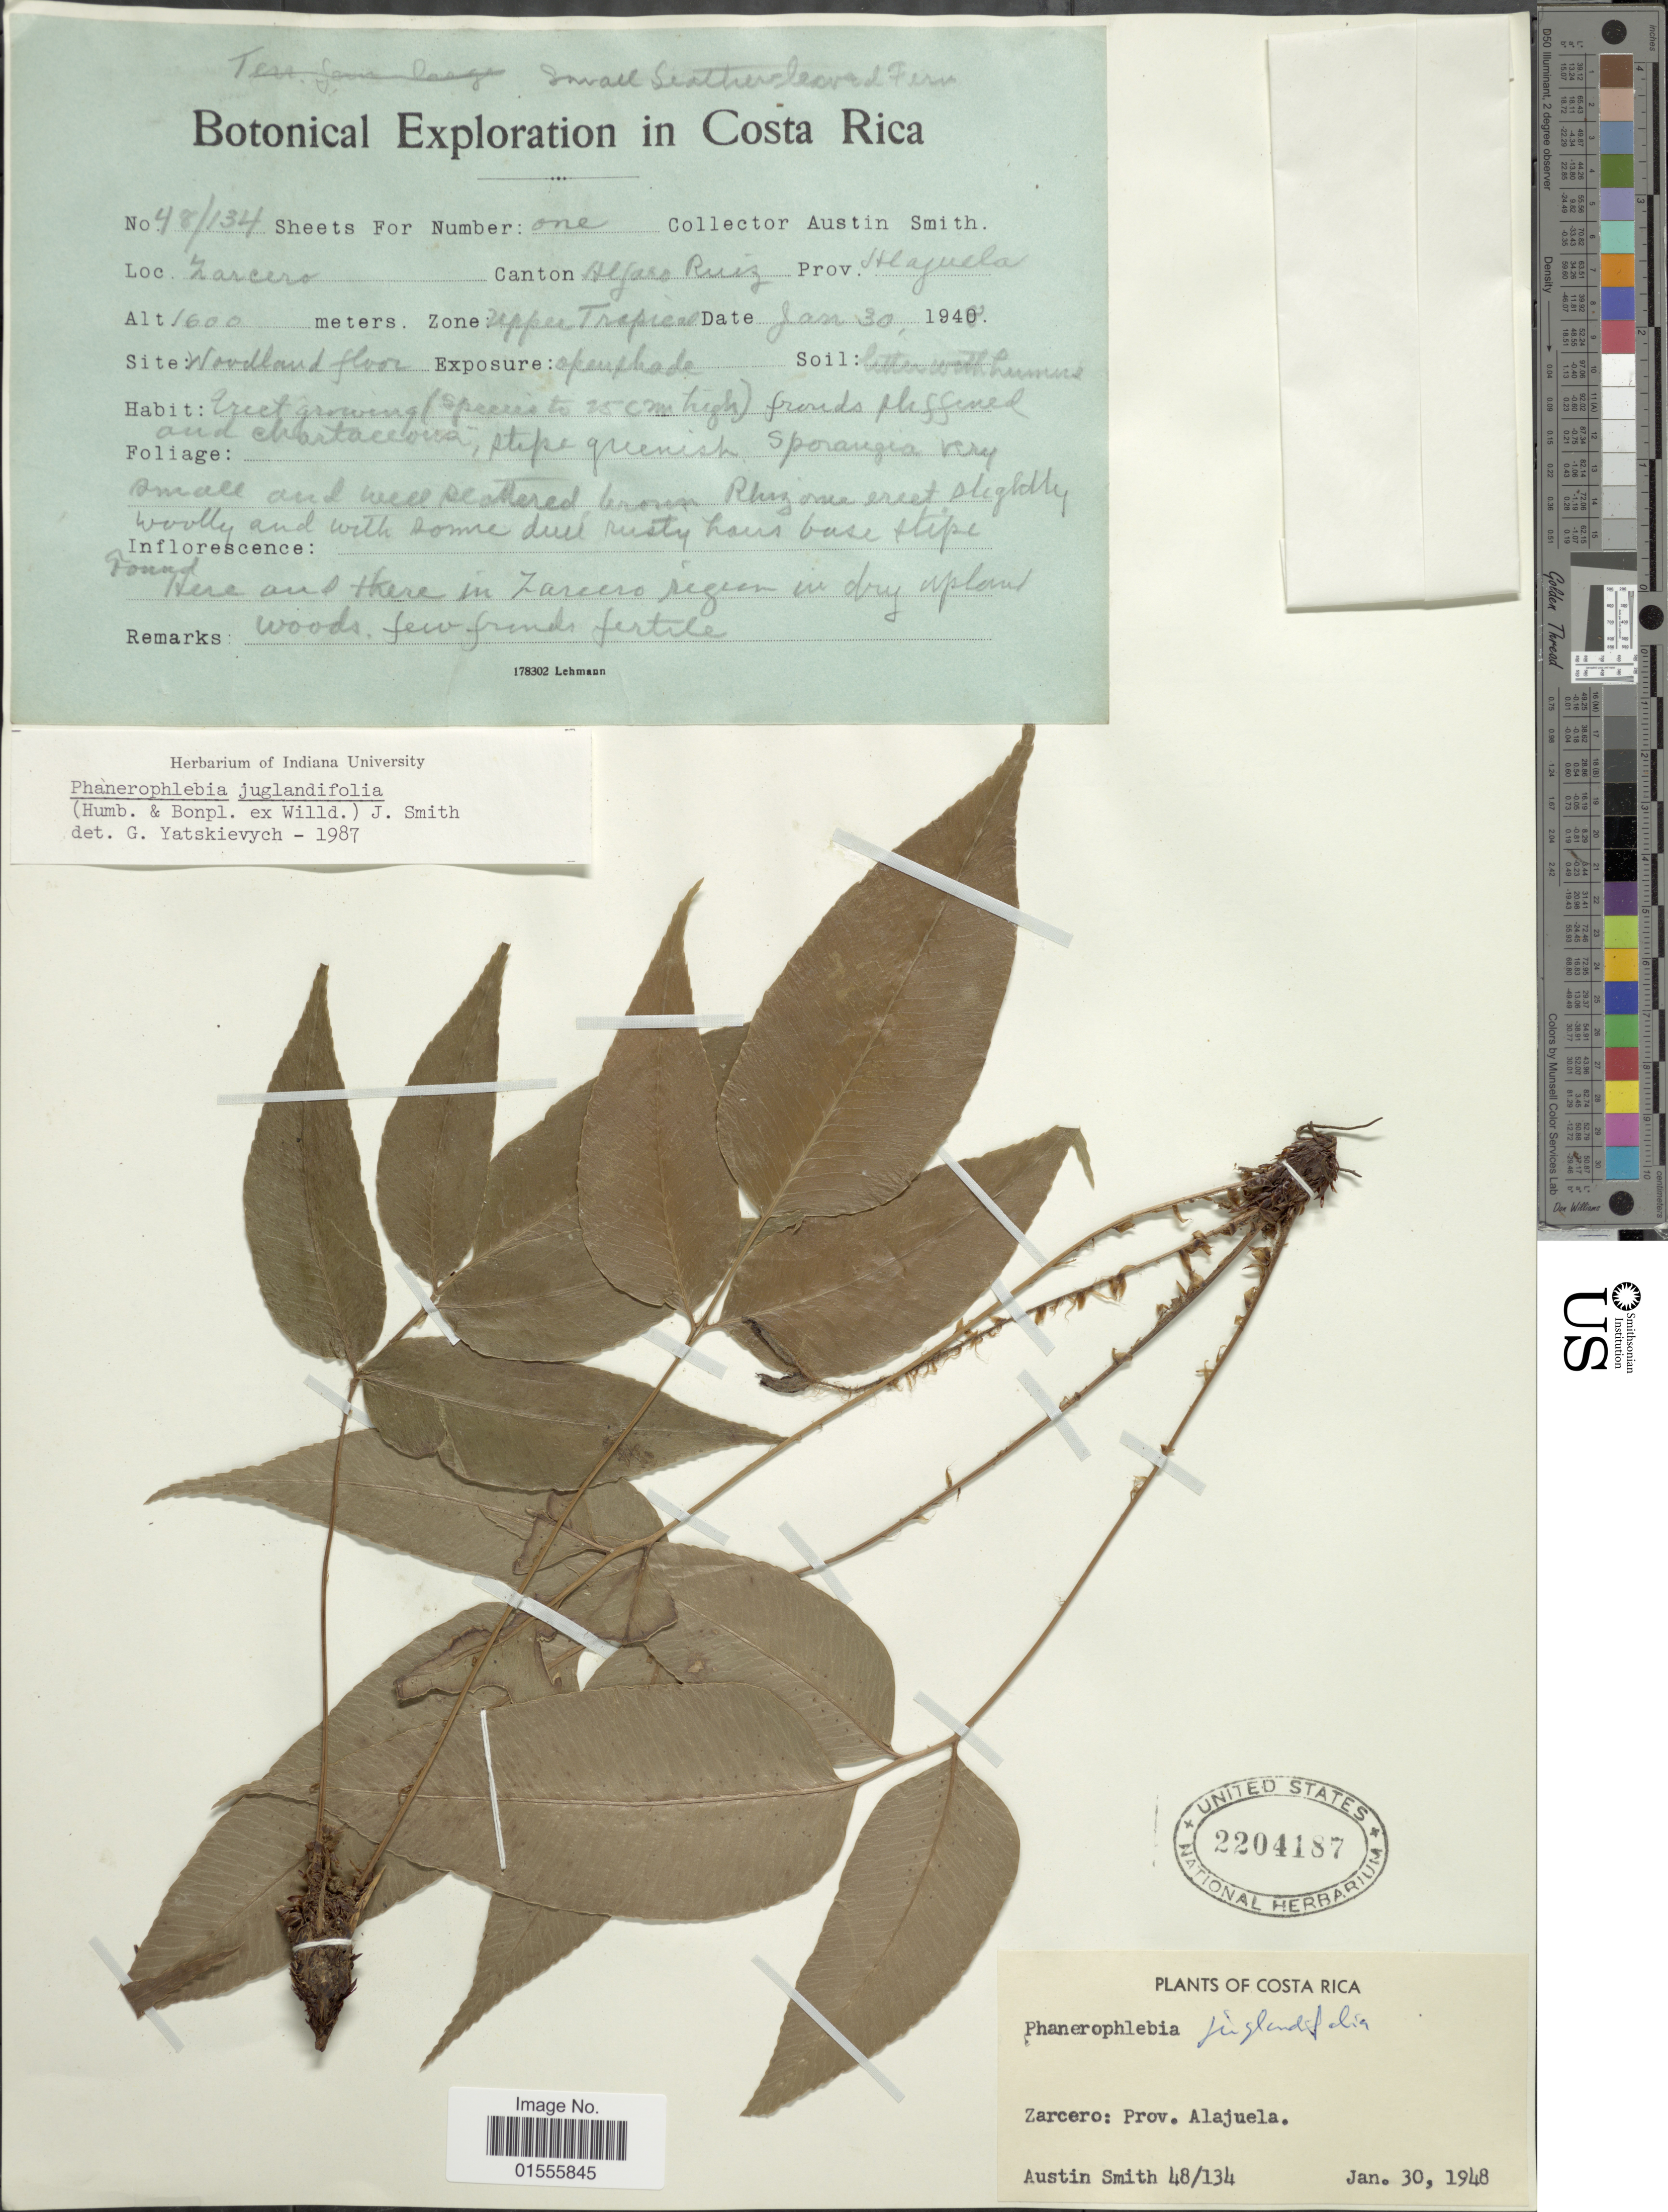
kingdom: Plantae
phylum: Tracheophyta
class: Polypodiopsida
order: Polypodiales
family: Dryopteridaceae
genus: Phanerophlebia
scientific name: Phanerophlebia juglandifolia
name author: (Willd.) J. Sm.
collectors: Aust P. Smith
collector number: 48/134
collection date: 1948-01-30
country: Costa Rica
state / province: Alajuela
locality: Zarcero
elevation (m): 1600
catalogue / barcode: US 2204187